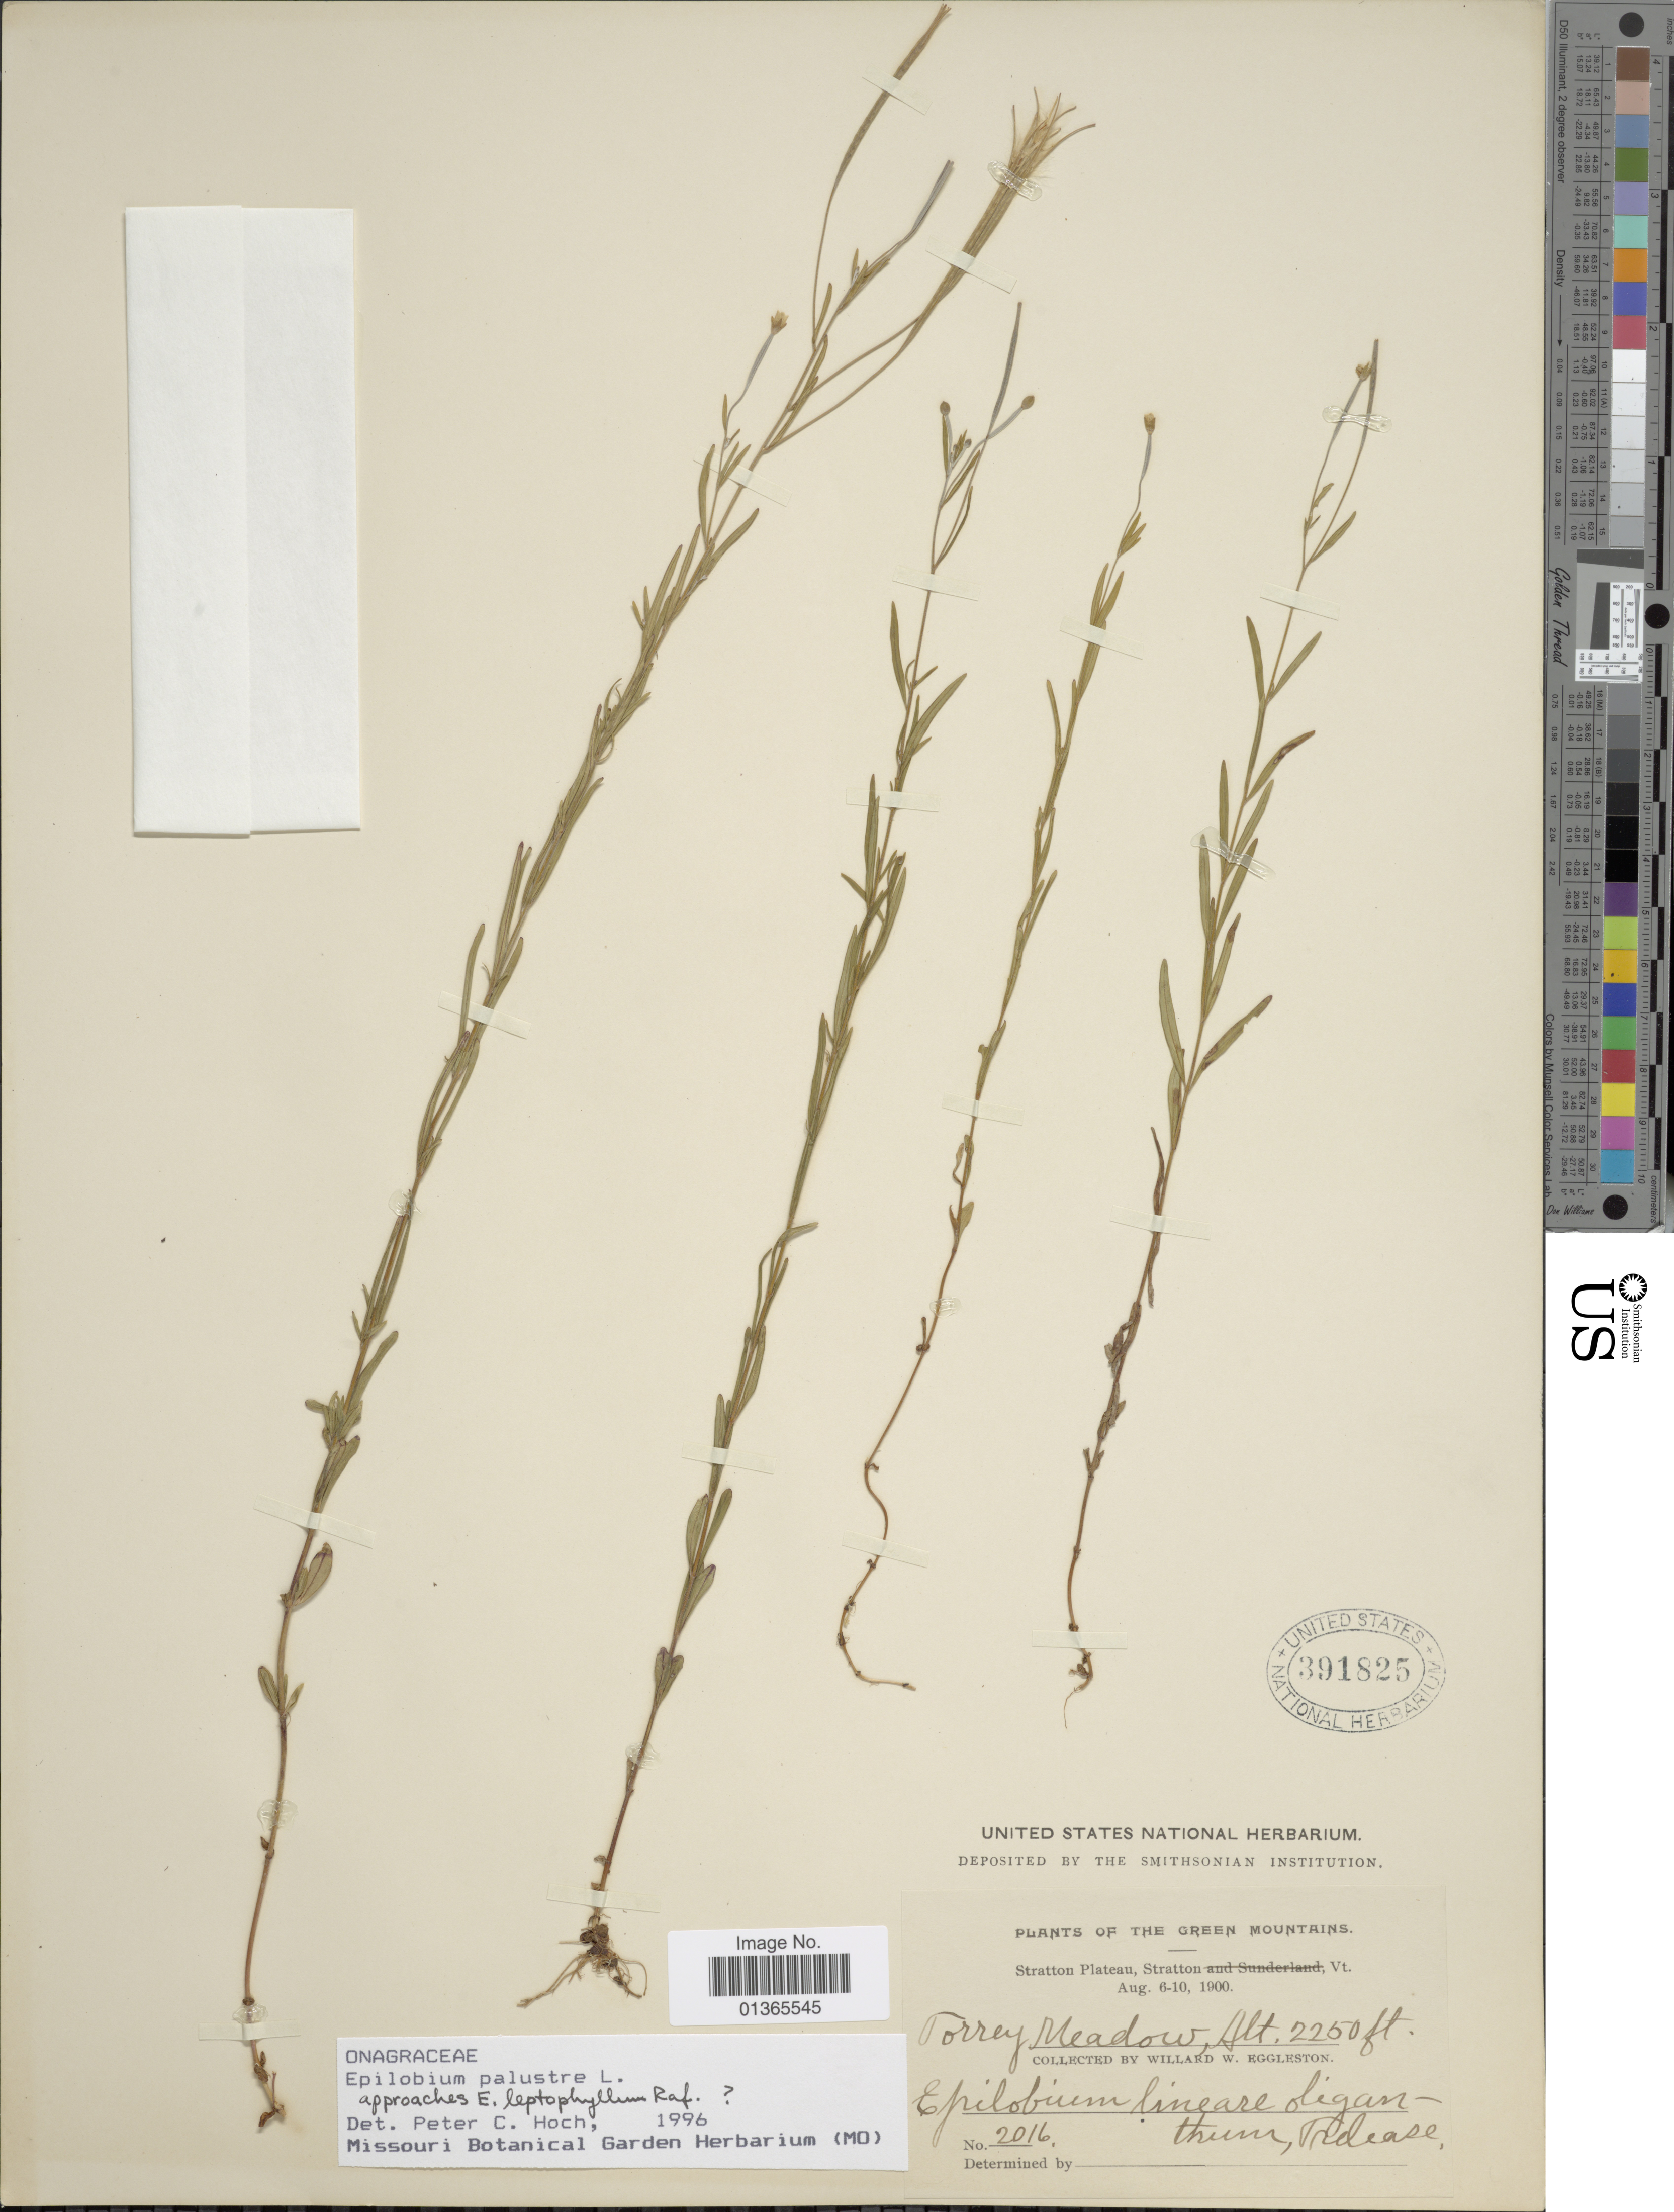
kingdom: Plantae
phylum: Tracheophyta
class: Magnoliopsida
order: Myrtales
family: Onagraceae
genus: Epilobium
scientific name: Epilobium palustre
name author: L.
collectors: W. W. Eggleston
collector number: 2016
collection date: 1900-08-06/1900-08-10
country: United States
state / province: Vermont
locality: Green Mountains. Stratton Plateau, Stratton, Vt. Torrey Meadow.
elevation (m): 686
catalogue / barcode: US 391825